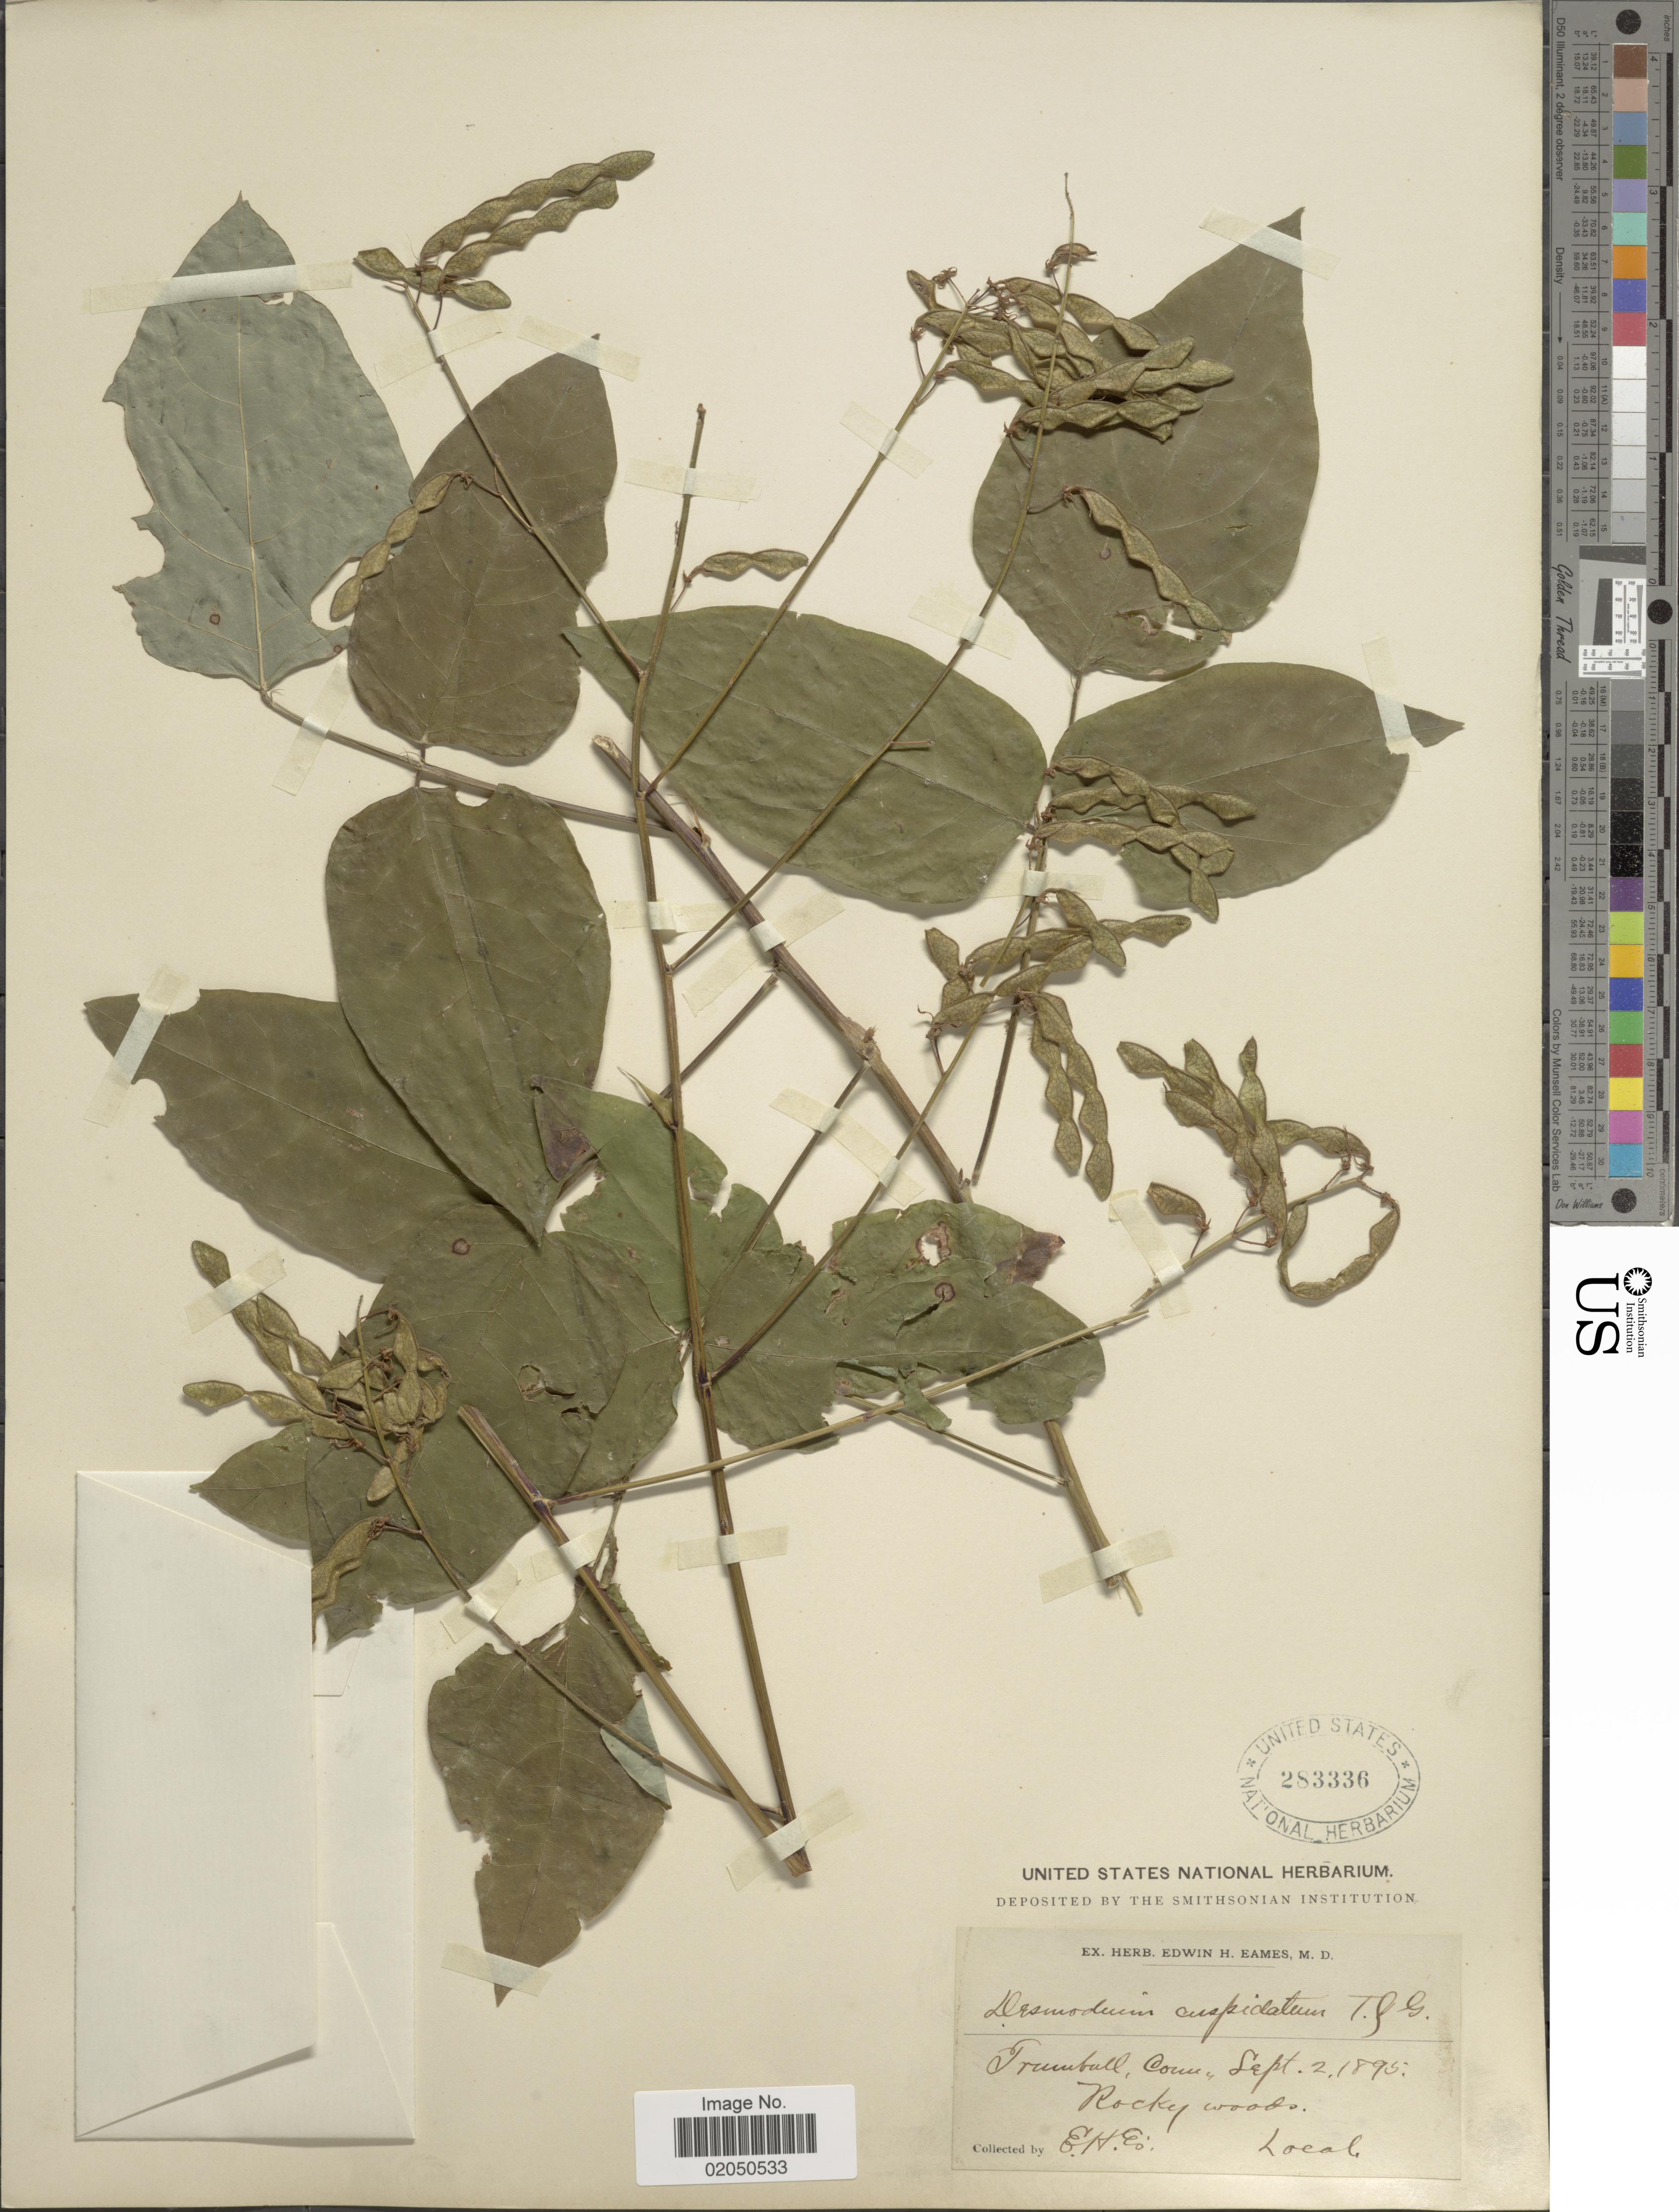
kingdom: Plantae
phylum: Tracheophyta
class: Magnoliopsida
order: Fabales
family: Fabaceae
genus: Desmodium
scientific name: Desmodium cuspidatum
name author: (Muhl. ex Willd.) Loudon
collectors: E. H. Eames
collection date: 1895-09-02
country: United States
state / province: Connecticut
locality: Trumbull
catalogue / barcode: US 283336